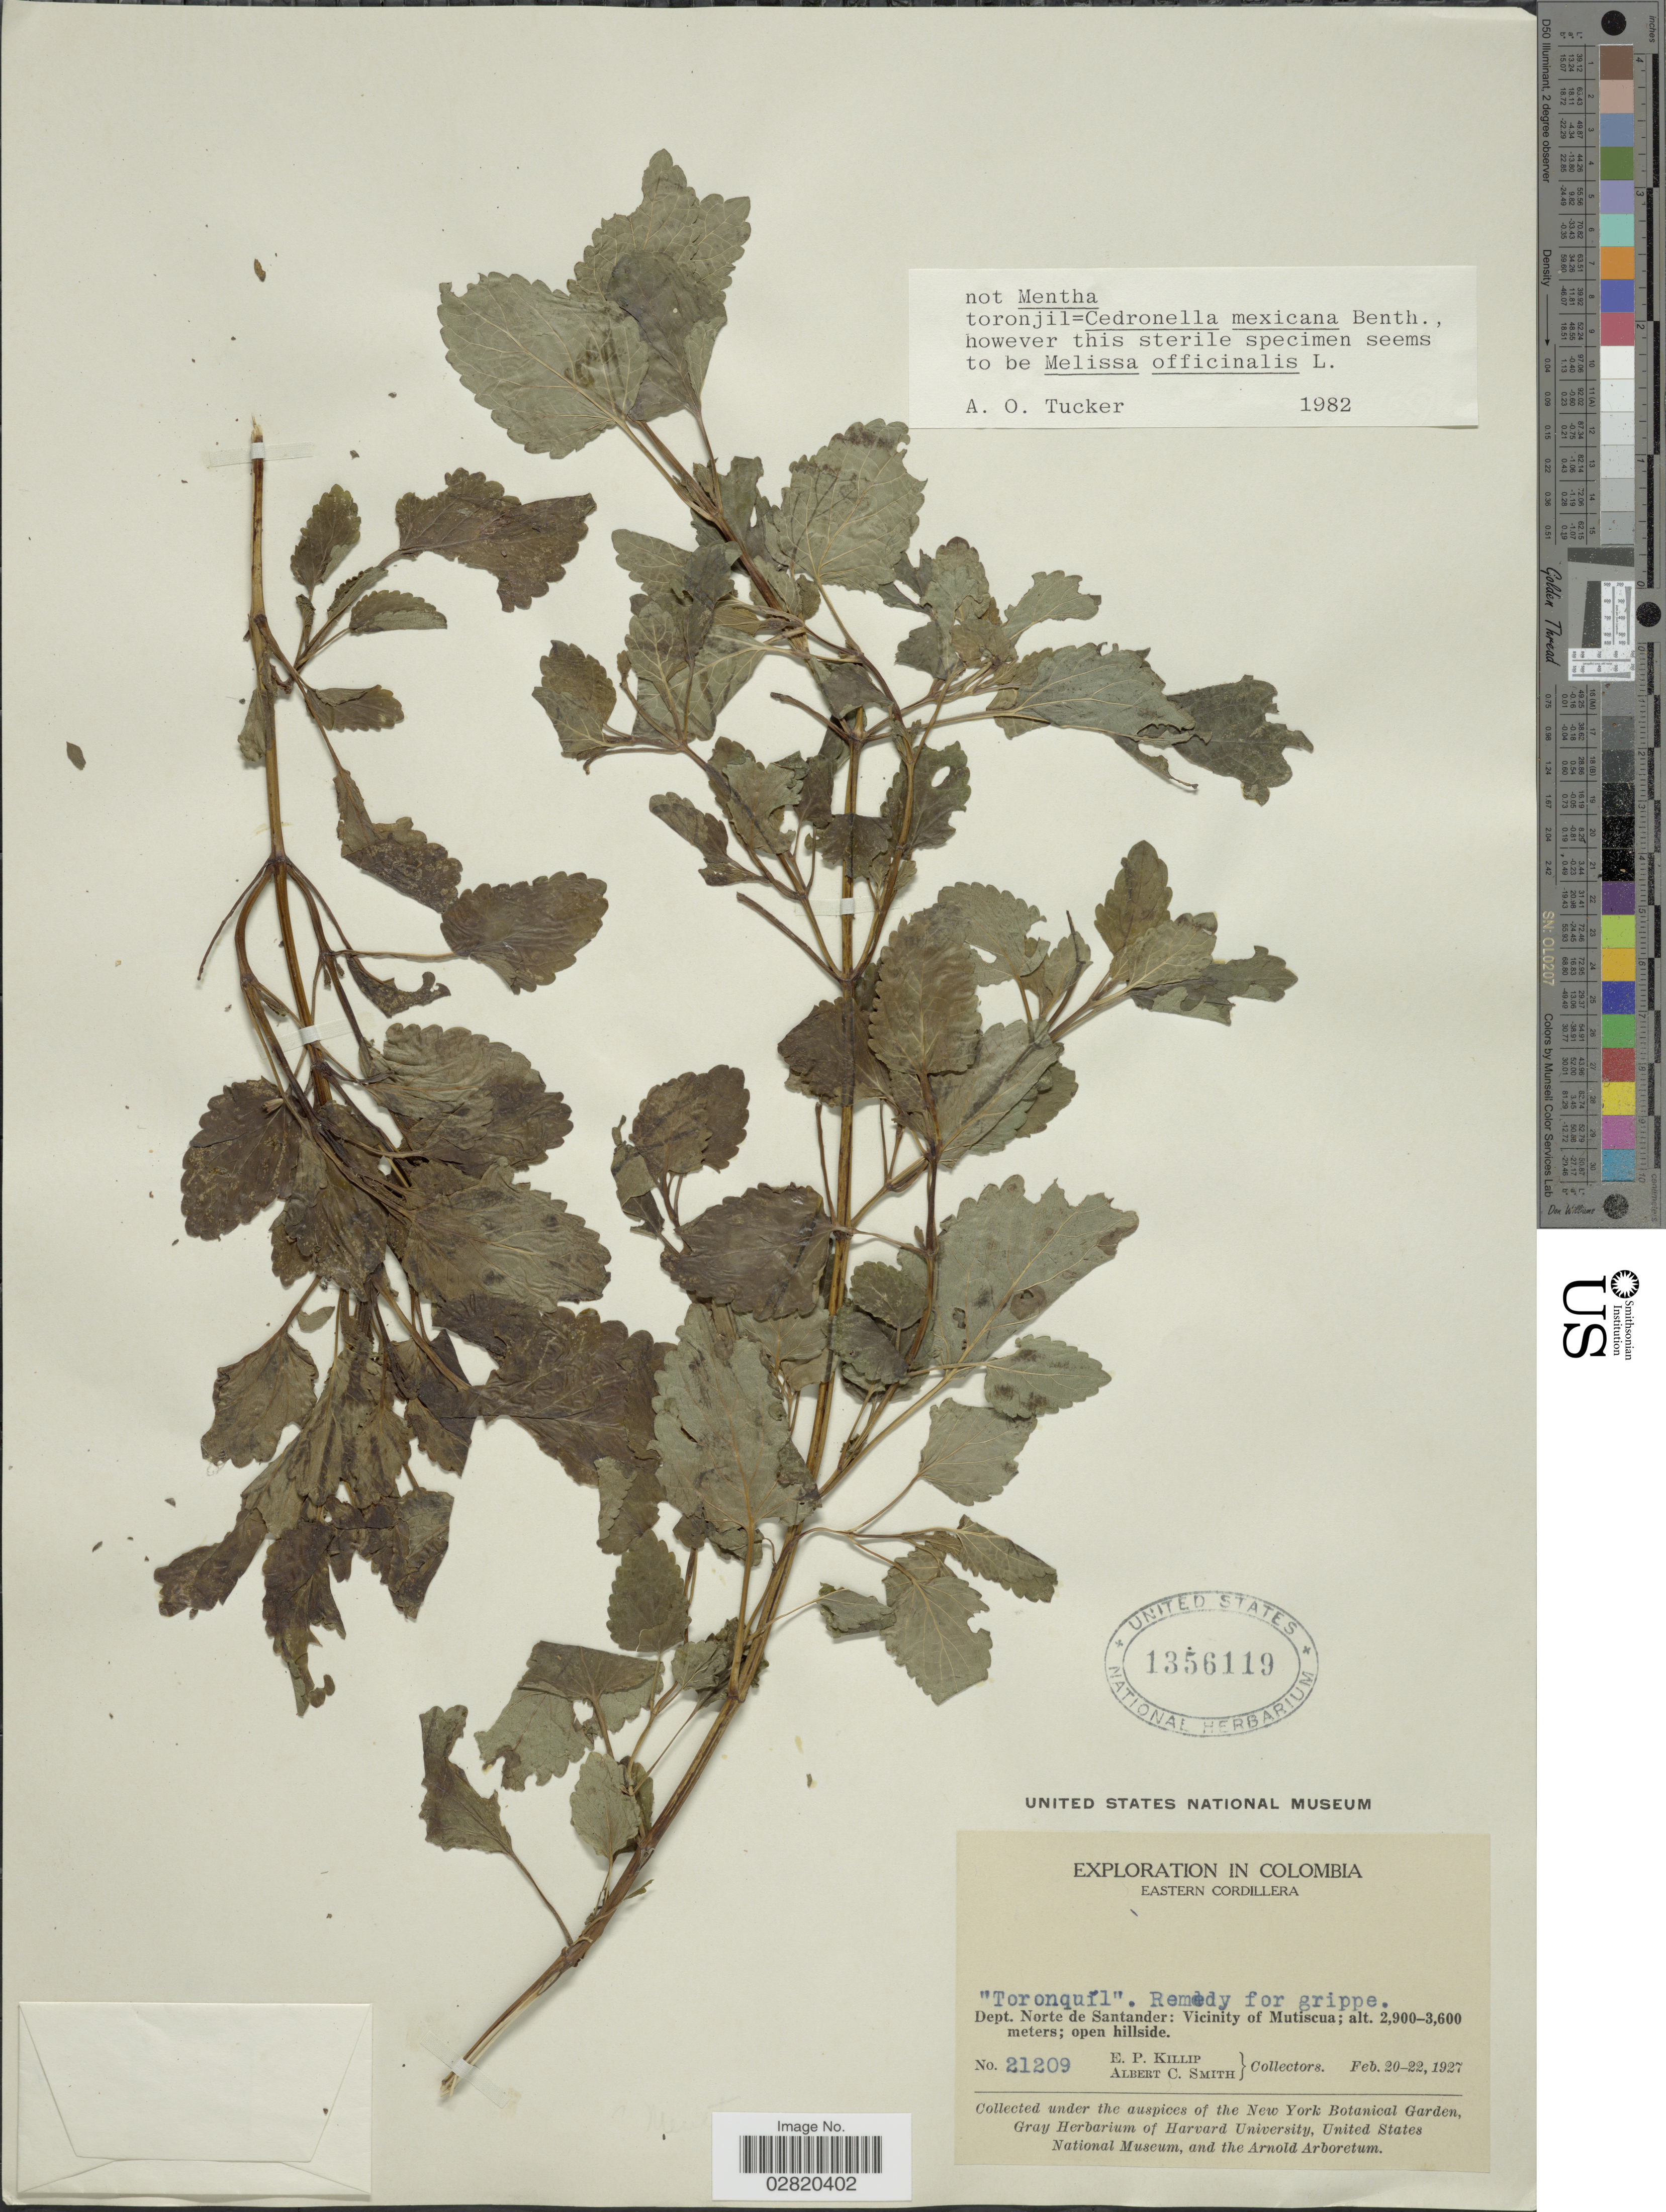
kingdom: Plantae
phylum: Tracheophyta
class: Magnoliopsida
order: Lamiales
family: Lamiaceae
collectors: E. P. Killip & A. C. Smith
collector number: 21209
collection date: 1927-02-20/1927-02-22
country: Colombia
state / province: Norte de Santander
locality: Eastern Cordillera. Dept. Norte de Santander: Vicinity of Mutiscua.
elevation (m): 2900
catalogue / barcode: US 1356119